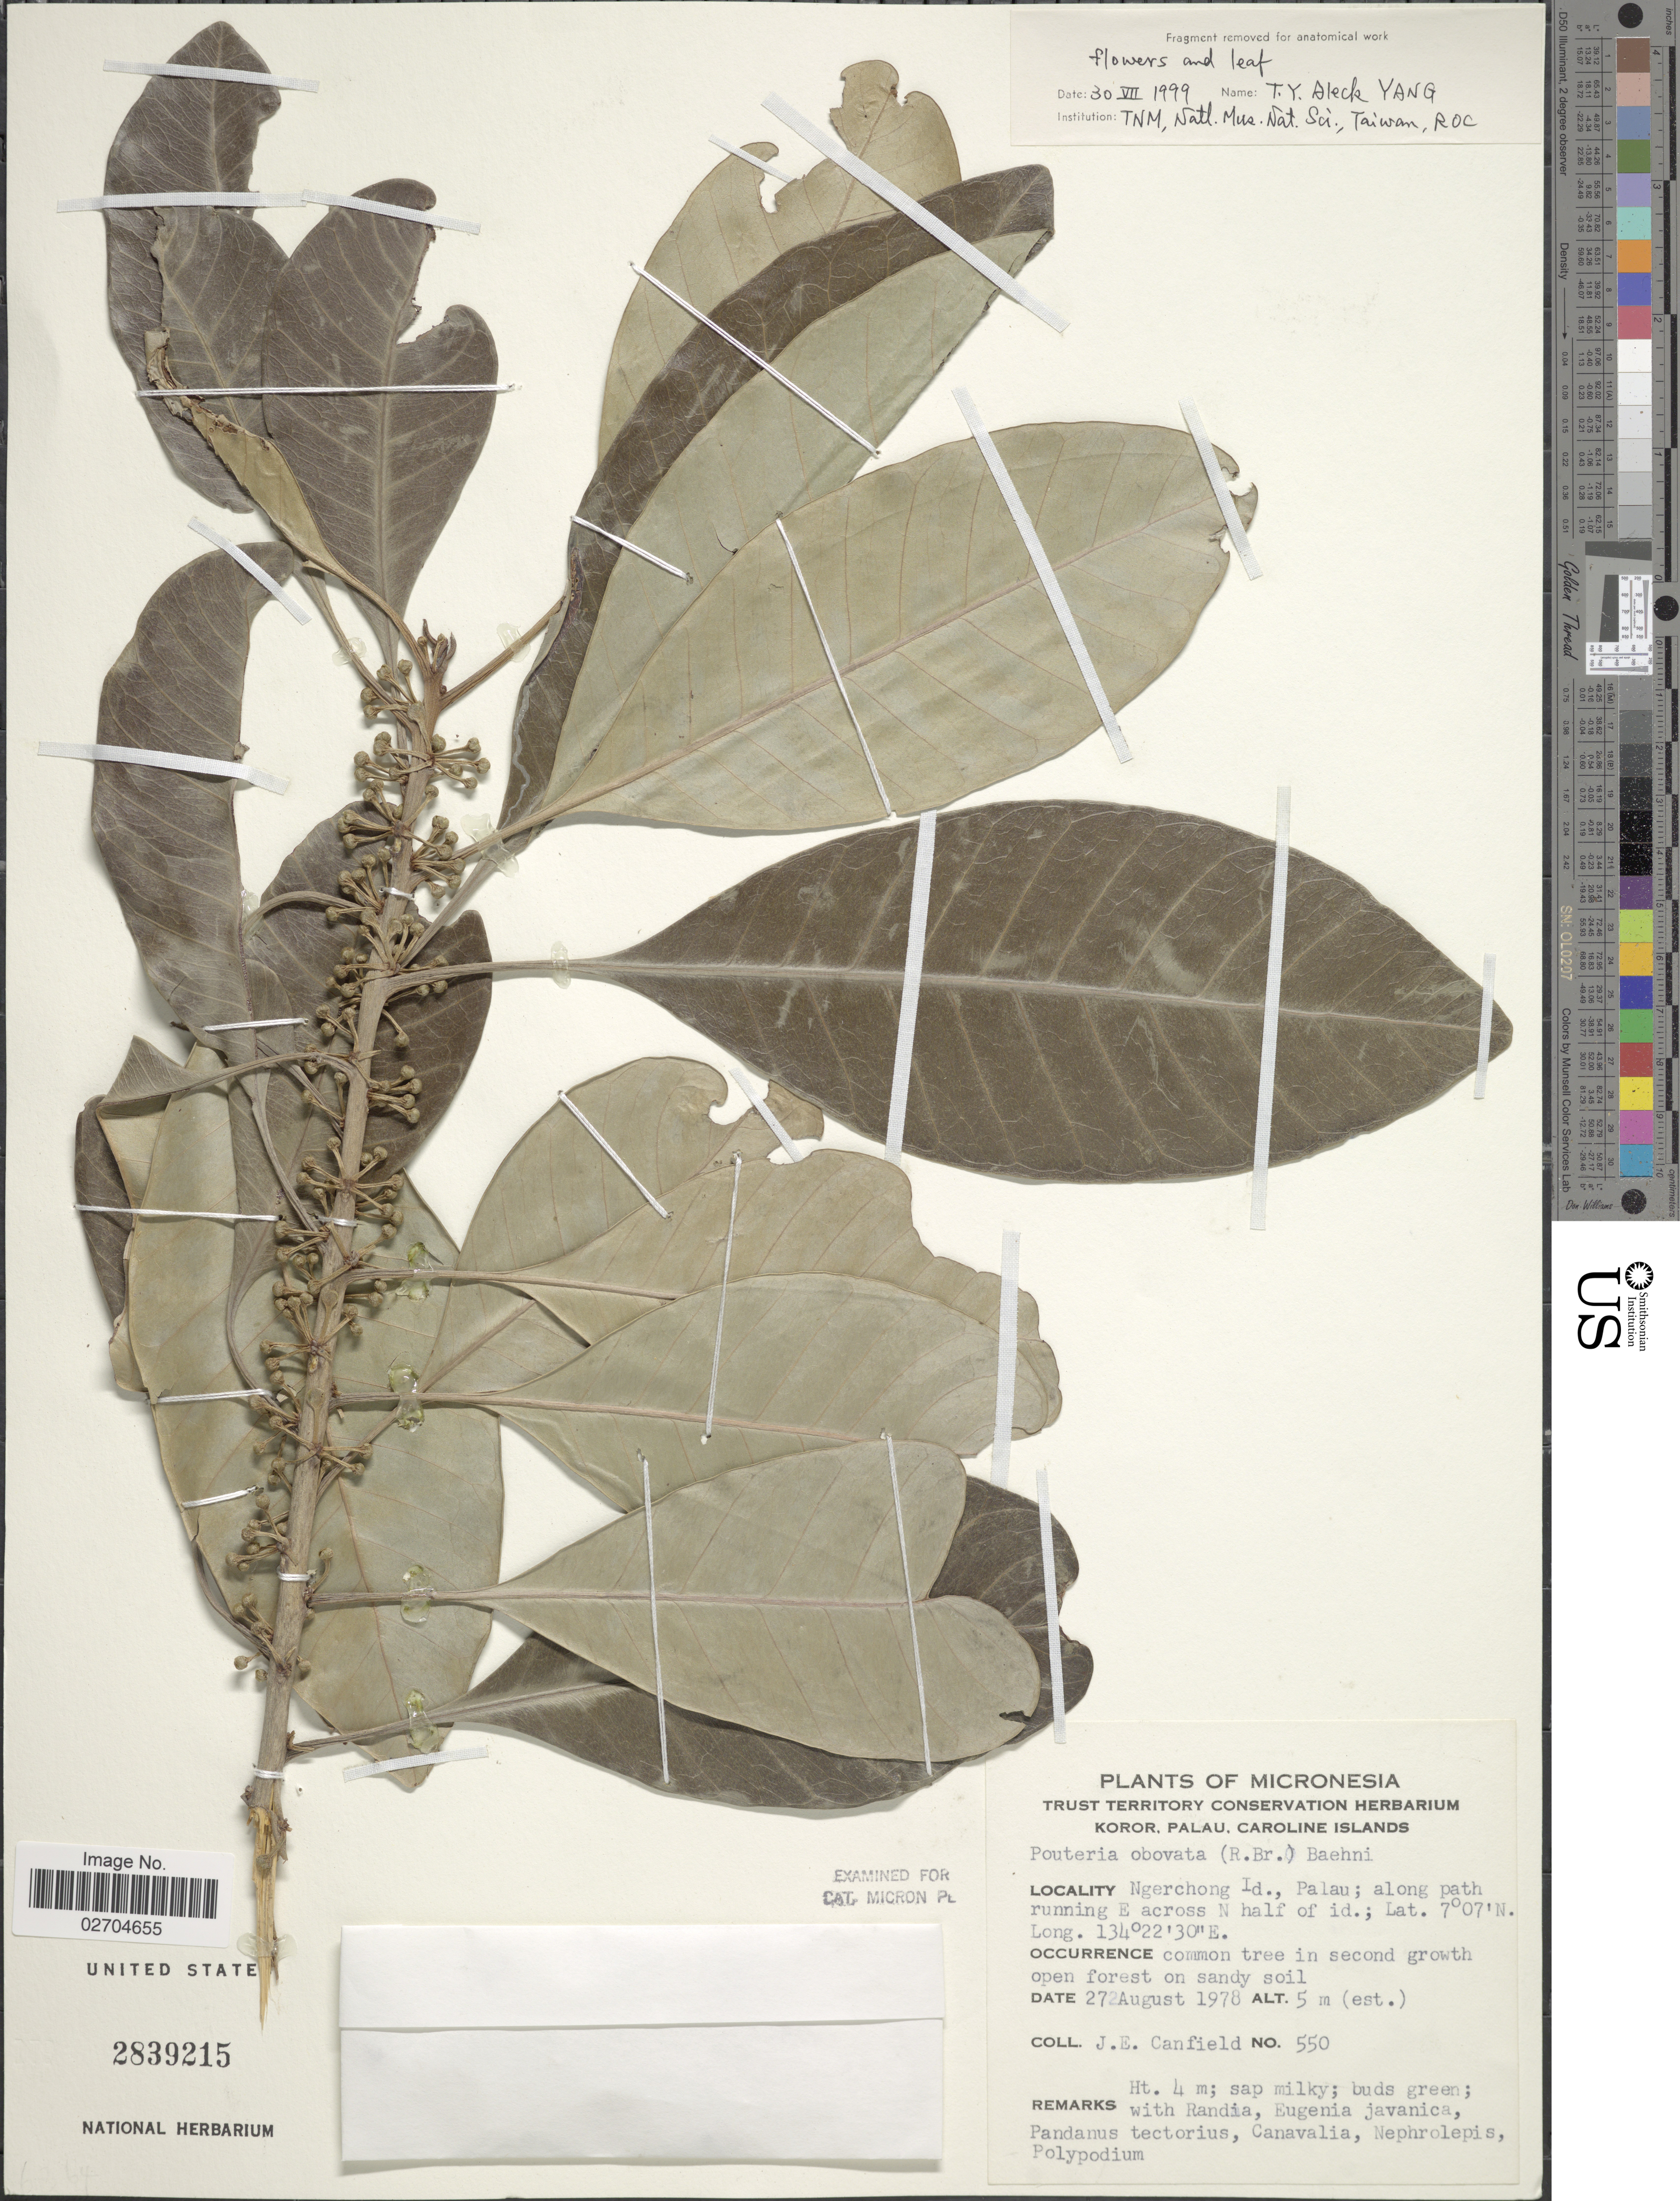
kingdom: Plantae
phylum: Tracheophyta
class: Magnoliopsida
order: Ericales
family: Sapotaceae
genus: Planchonella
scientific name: Planchonella obovata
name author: (R. Br.) Pierre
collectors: J. E. Canfield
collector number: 550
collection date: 1978-08-27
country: Palau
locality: Micronesia. Ngerchong Id., Palau; along path running E across N half of id.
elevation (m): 5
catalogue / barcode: US 2839215